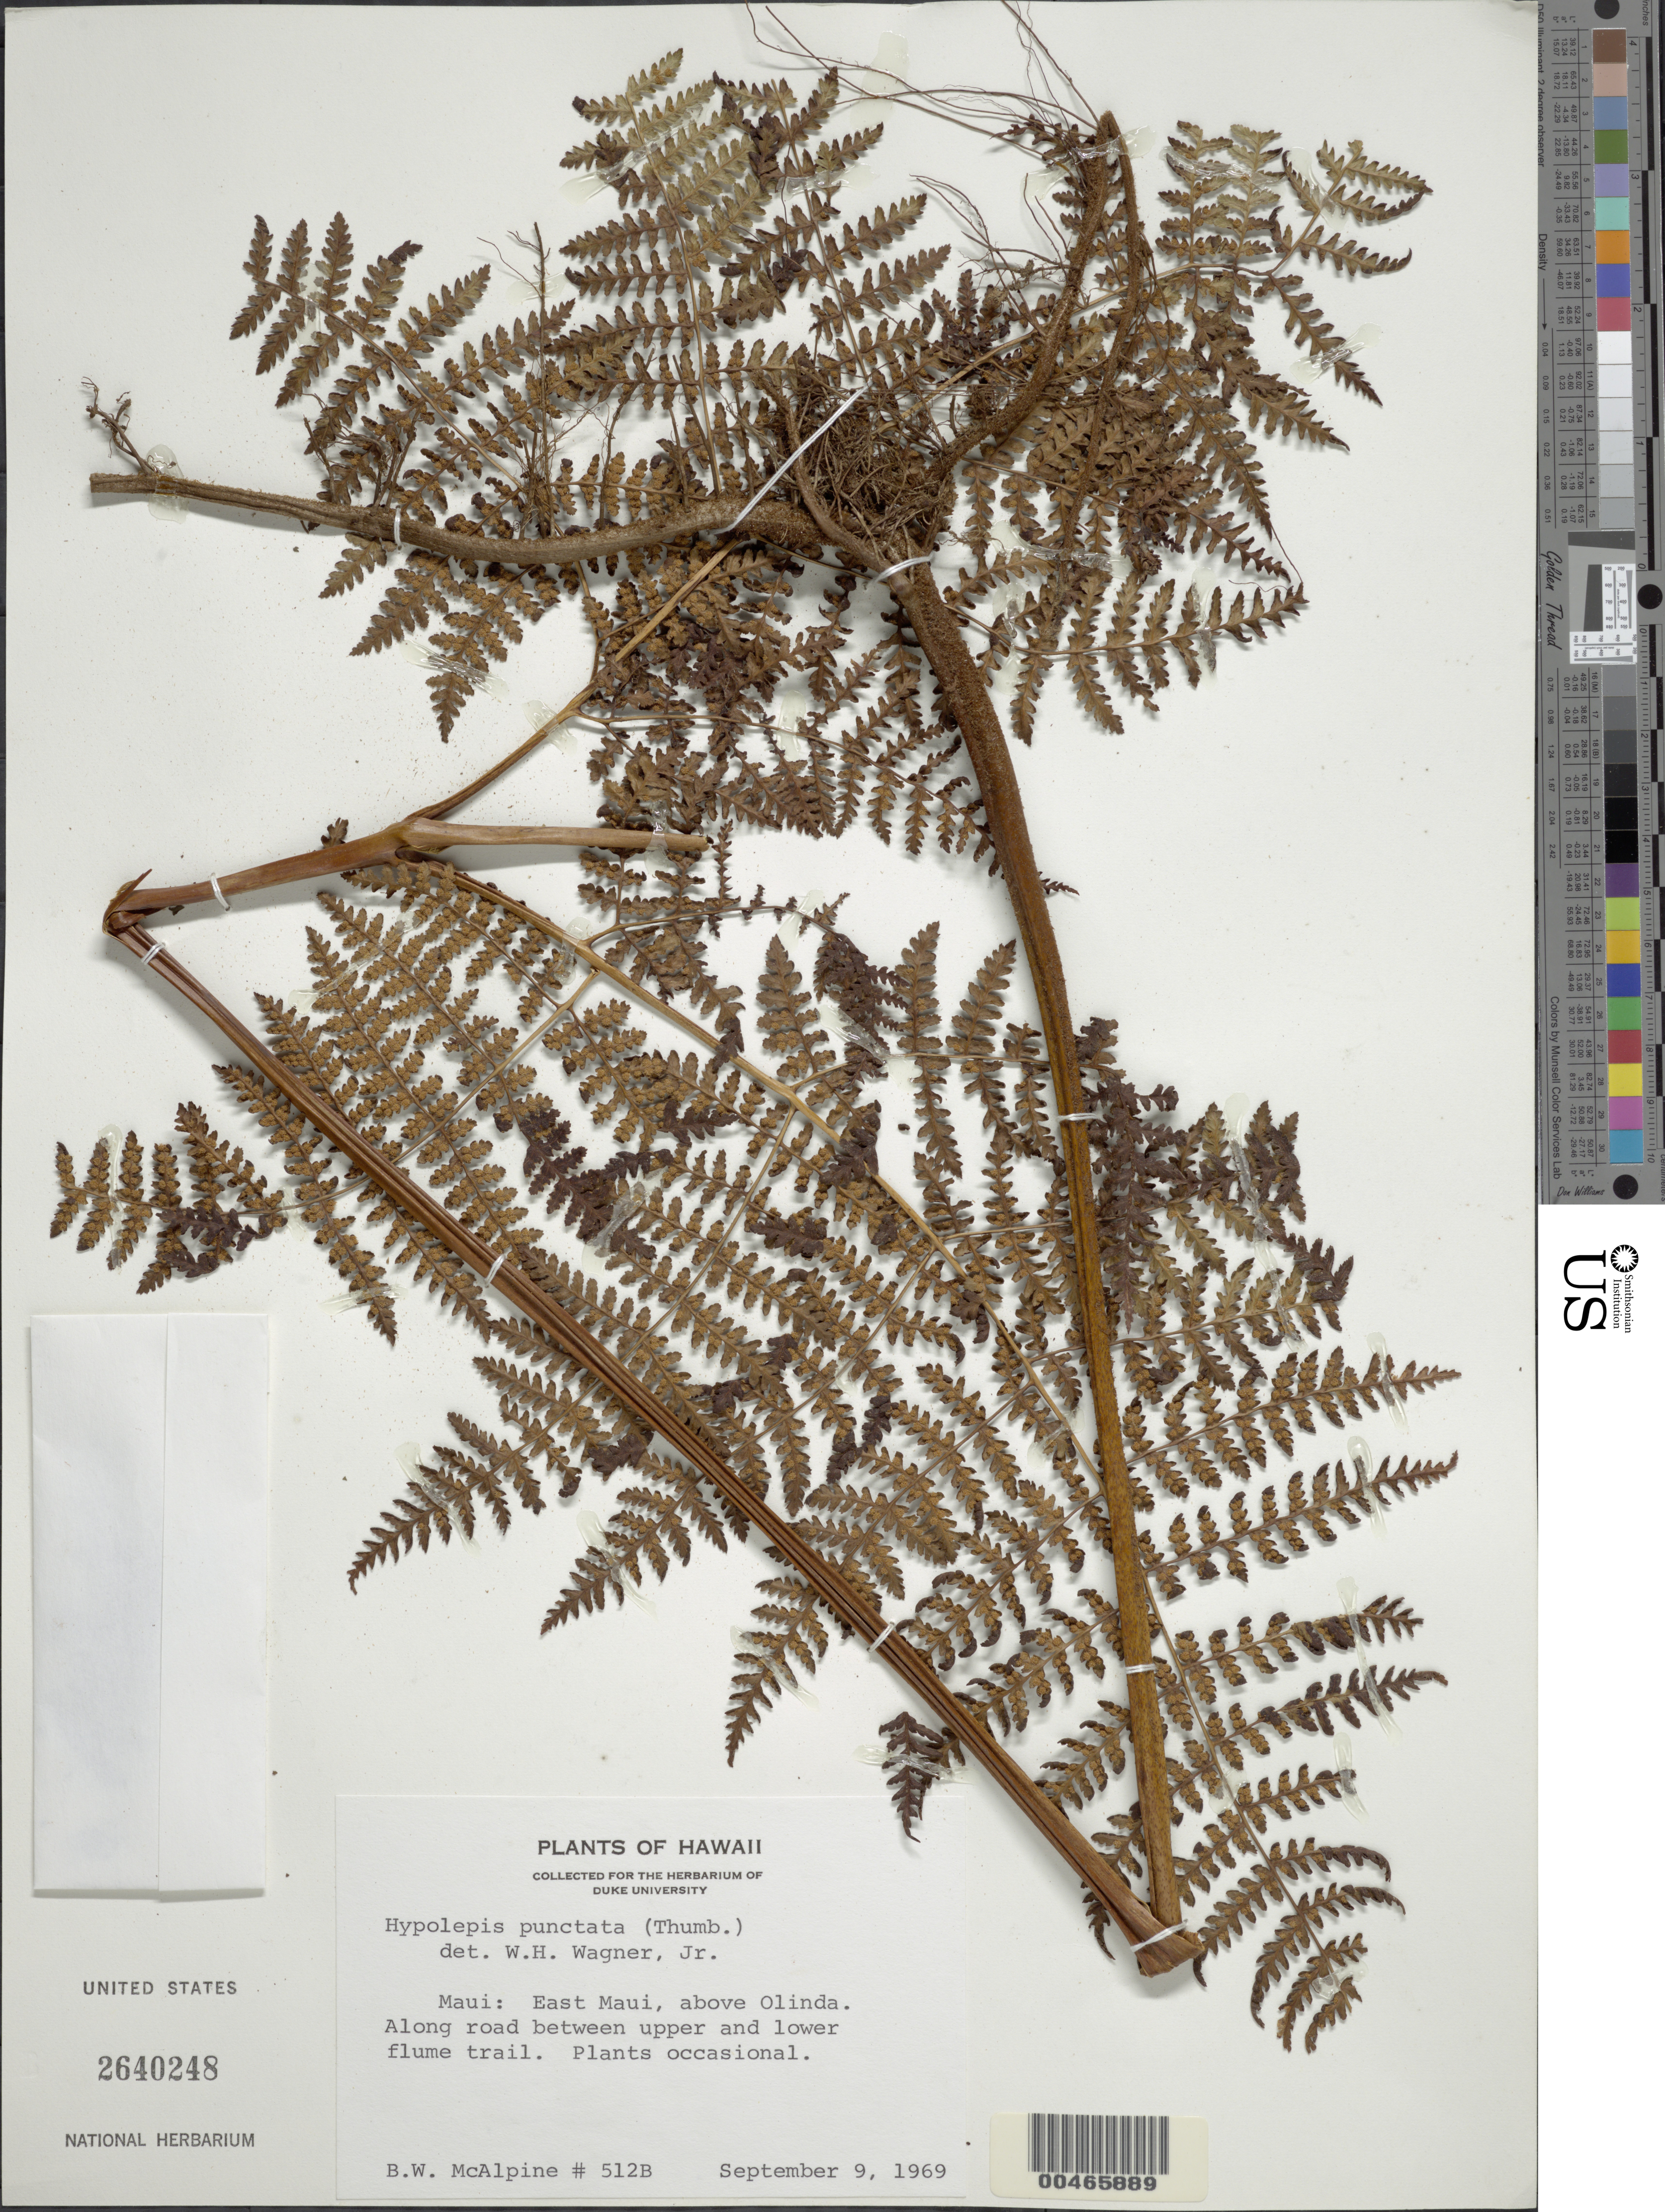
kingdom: Plantae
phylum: Tracheophyta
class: Polypodiopsida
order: Polypodiales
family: Dennstaedtiaceae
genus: Hypolepis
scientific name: Hypolepis punctata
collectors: B. McAlpine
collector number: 512B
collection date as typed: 9 Sep 1969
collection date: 1969-09-09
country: United States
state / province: Hawaii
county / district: Maui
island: Maui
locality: E Maui, above Olinda. Along road between upper and lower flume trail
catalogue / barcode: US 2640248